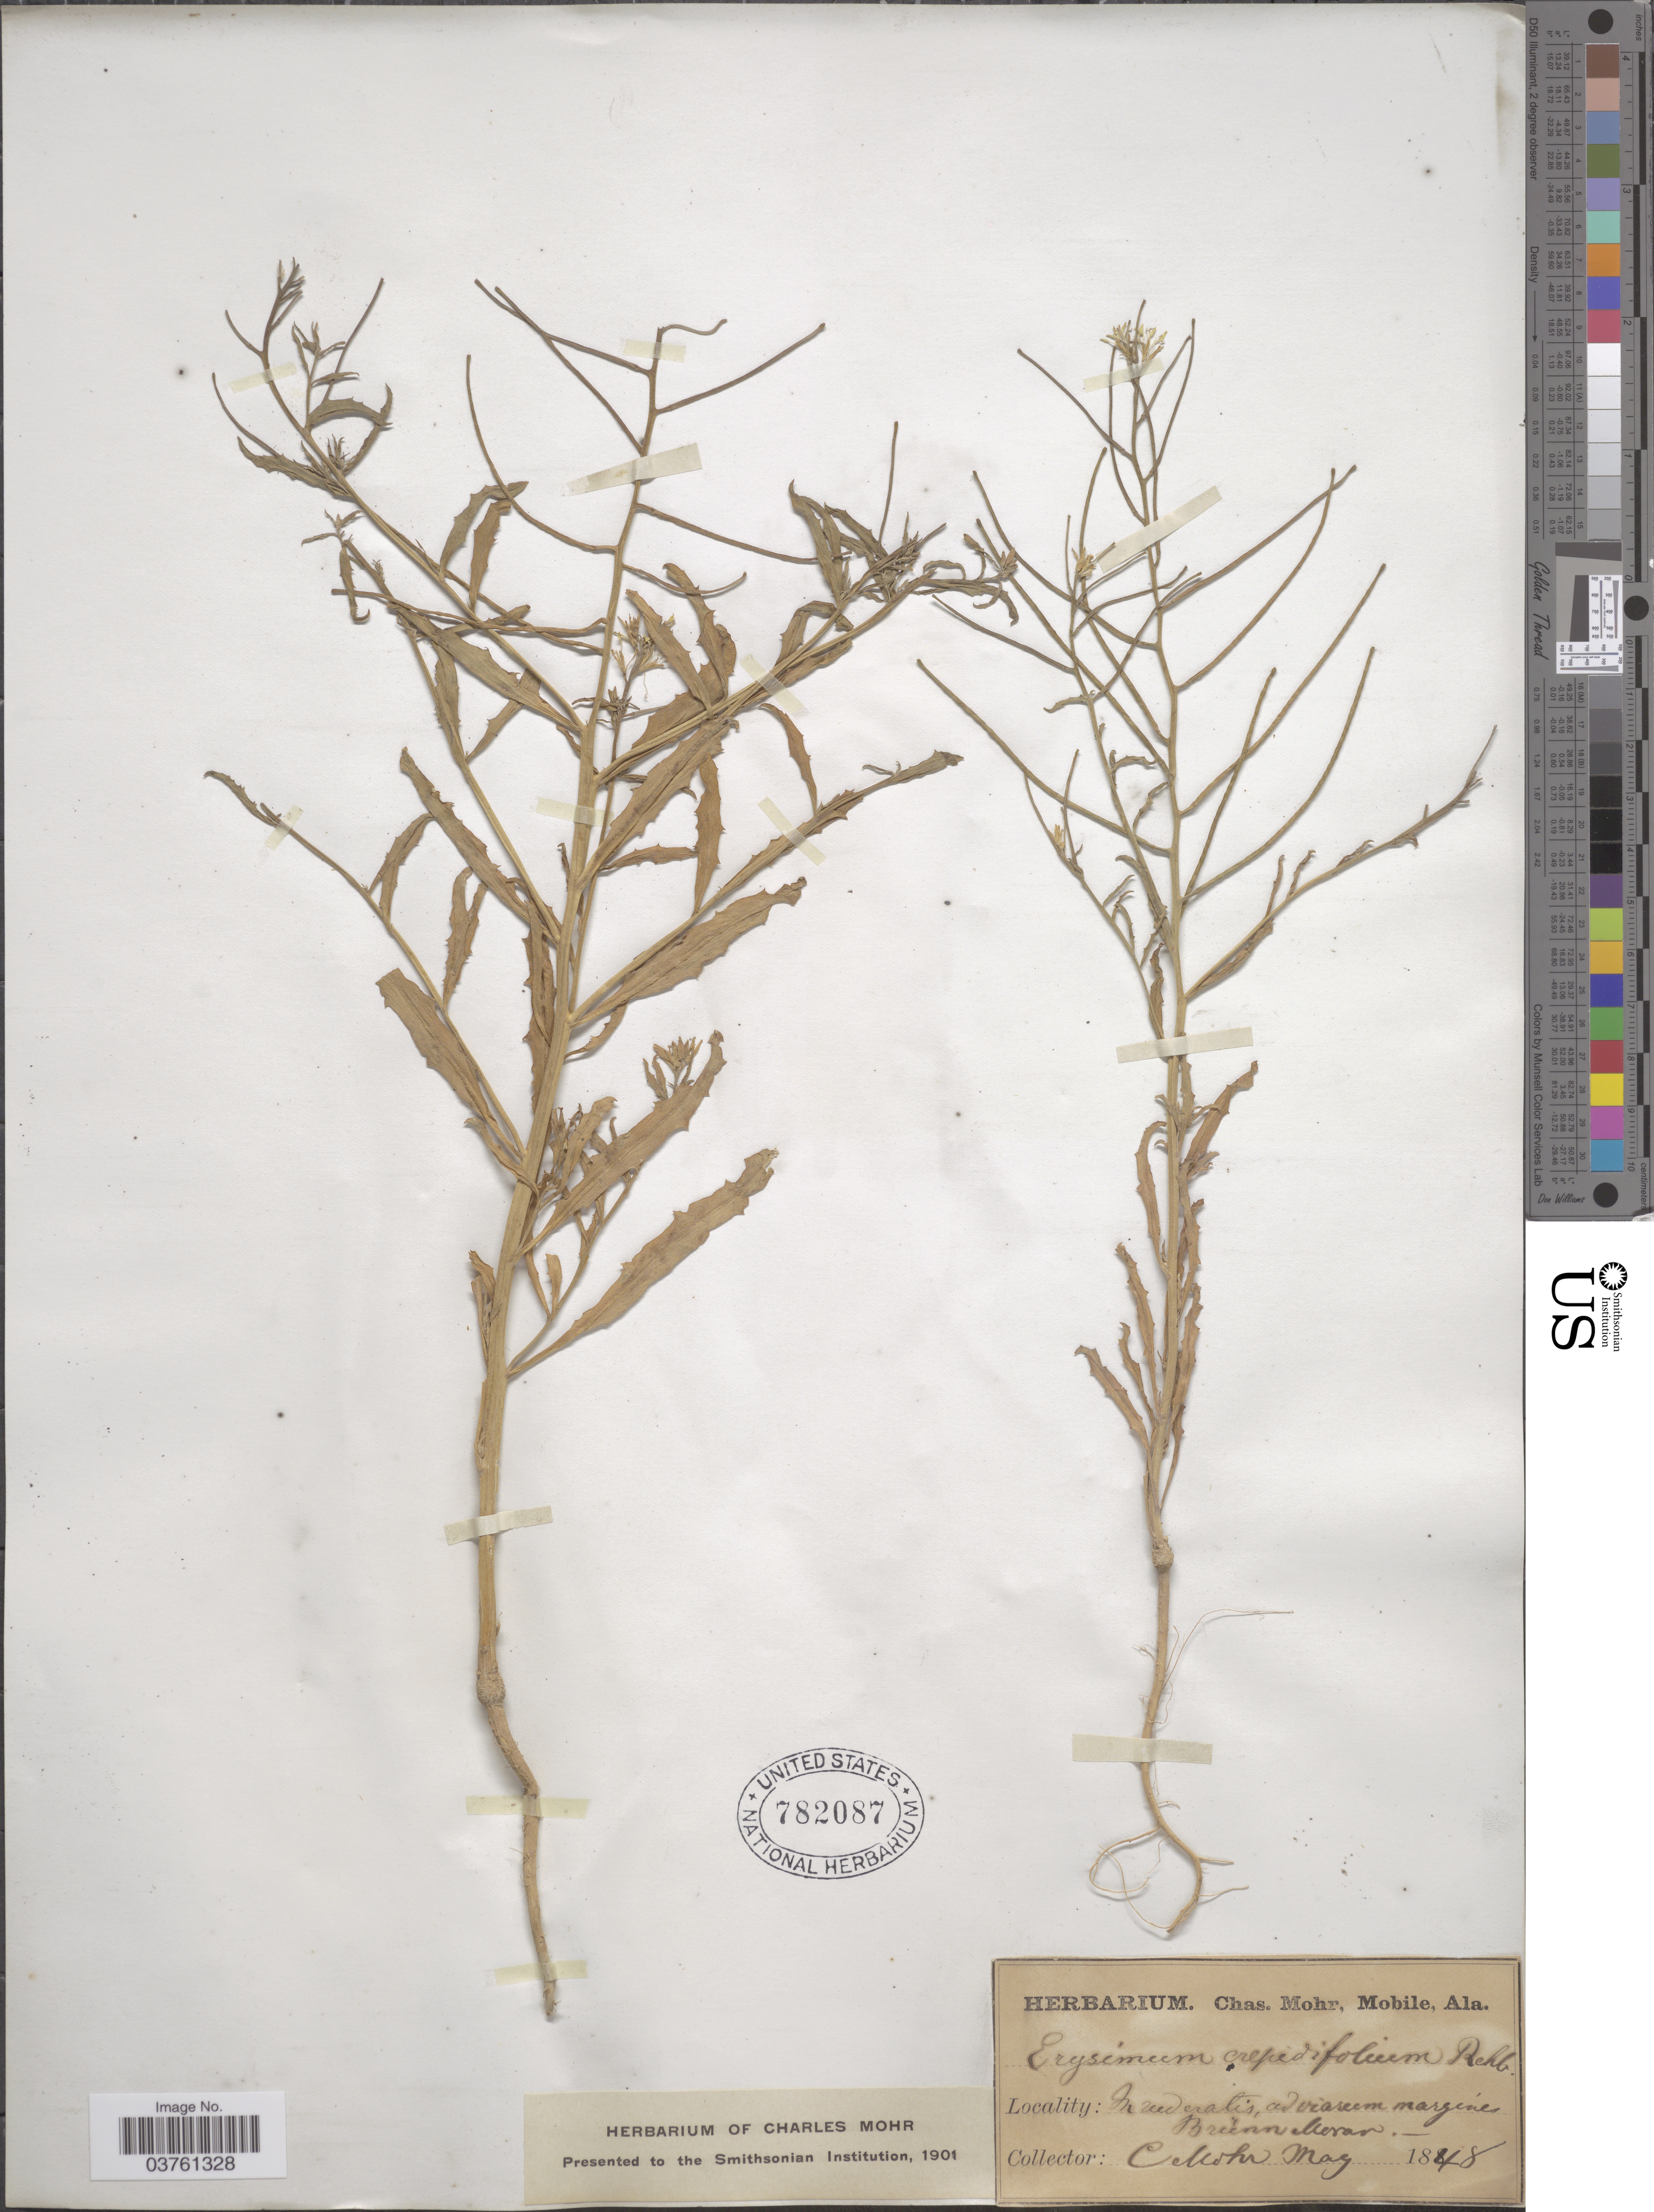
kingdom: Plantae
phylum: Tracheophyta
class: Magnoliopsida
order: Brassicales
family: Brassicaceae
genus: Erysimum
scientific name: Erysimum crepidifolium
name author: Rchb.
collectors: Mohr, C. T. (herbarium)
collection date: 1848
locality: In ruderatis, ad viareem margénes Brȕnn Mevar. [interpreted]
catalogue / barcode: US 782087